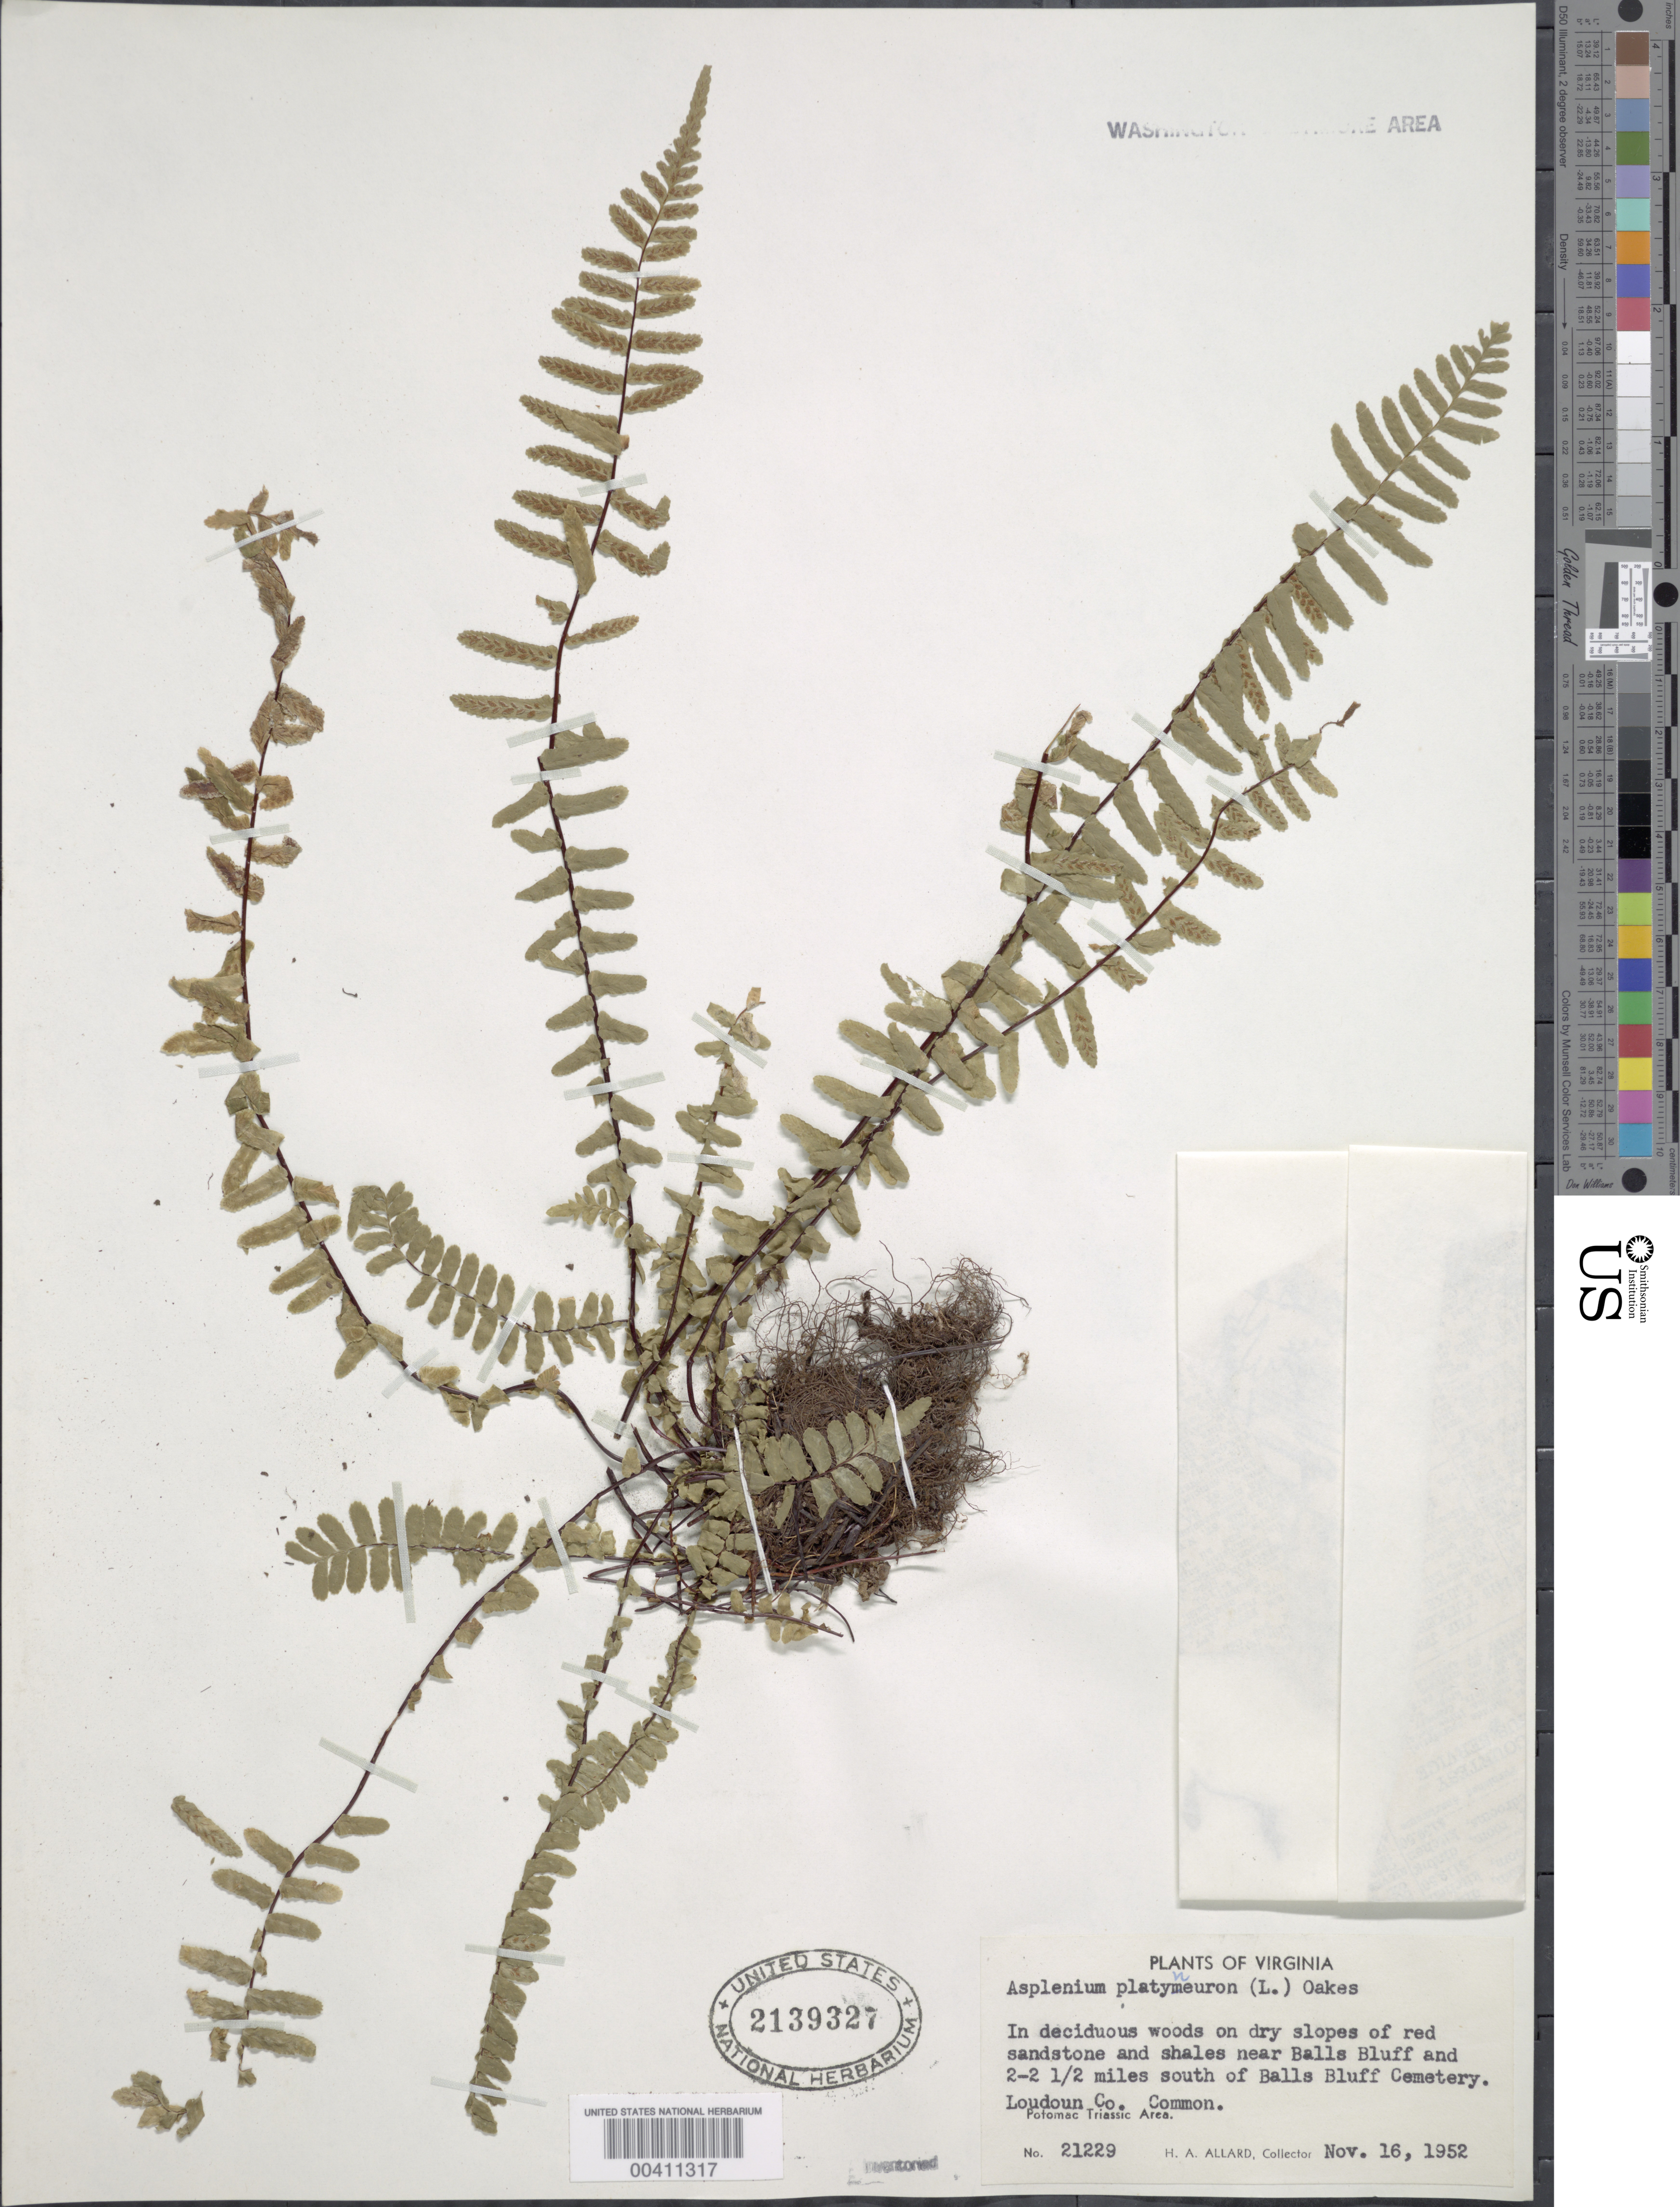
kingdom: Plantae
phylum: Tracheophyta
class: Polypodiopsida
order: Polypodiales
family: Aspleniaceae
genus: Asplenium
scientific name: Asplenium platyneuron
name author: (L.) Britton, Stearns & Poggenb.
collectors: H. A. Allard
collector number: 21229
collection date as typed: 16 Nov 1952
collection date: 1952-11-16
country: United States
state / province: Virginia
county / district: Loudoun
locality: Balls Bluff, south of Cemetery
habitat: Red sandstone and shale slopes in deciduous woods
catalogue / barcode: US 2139327